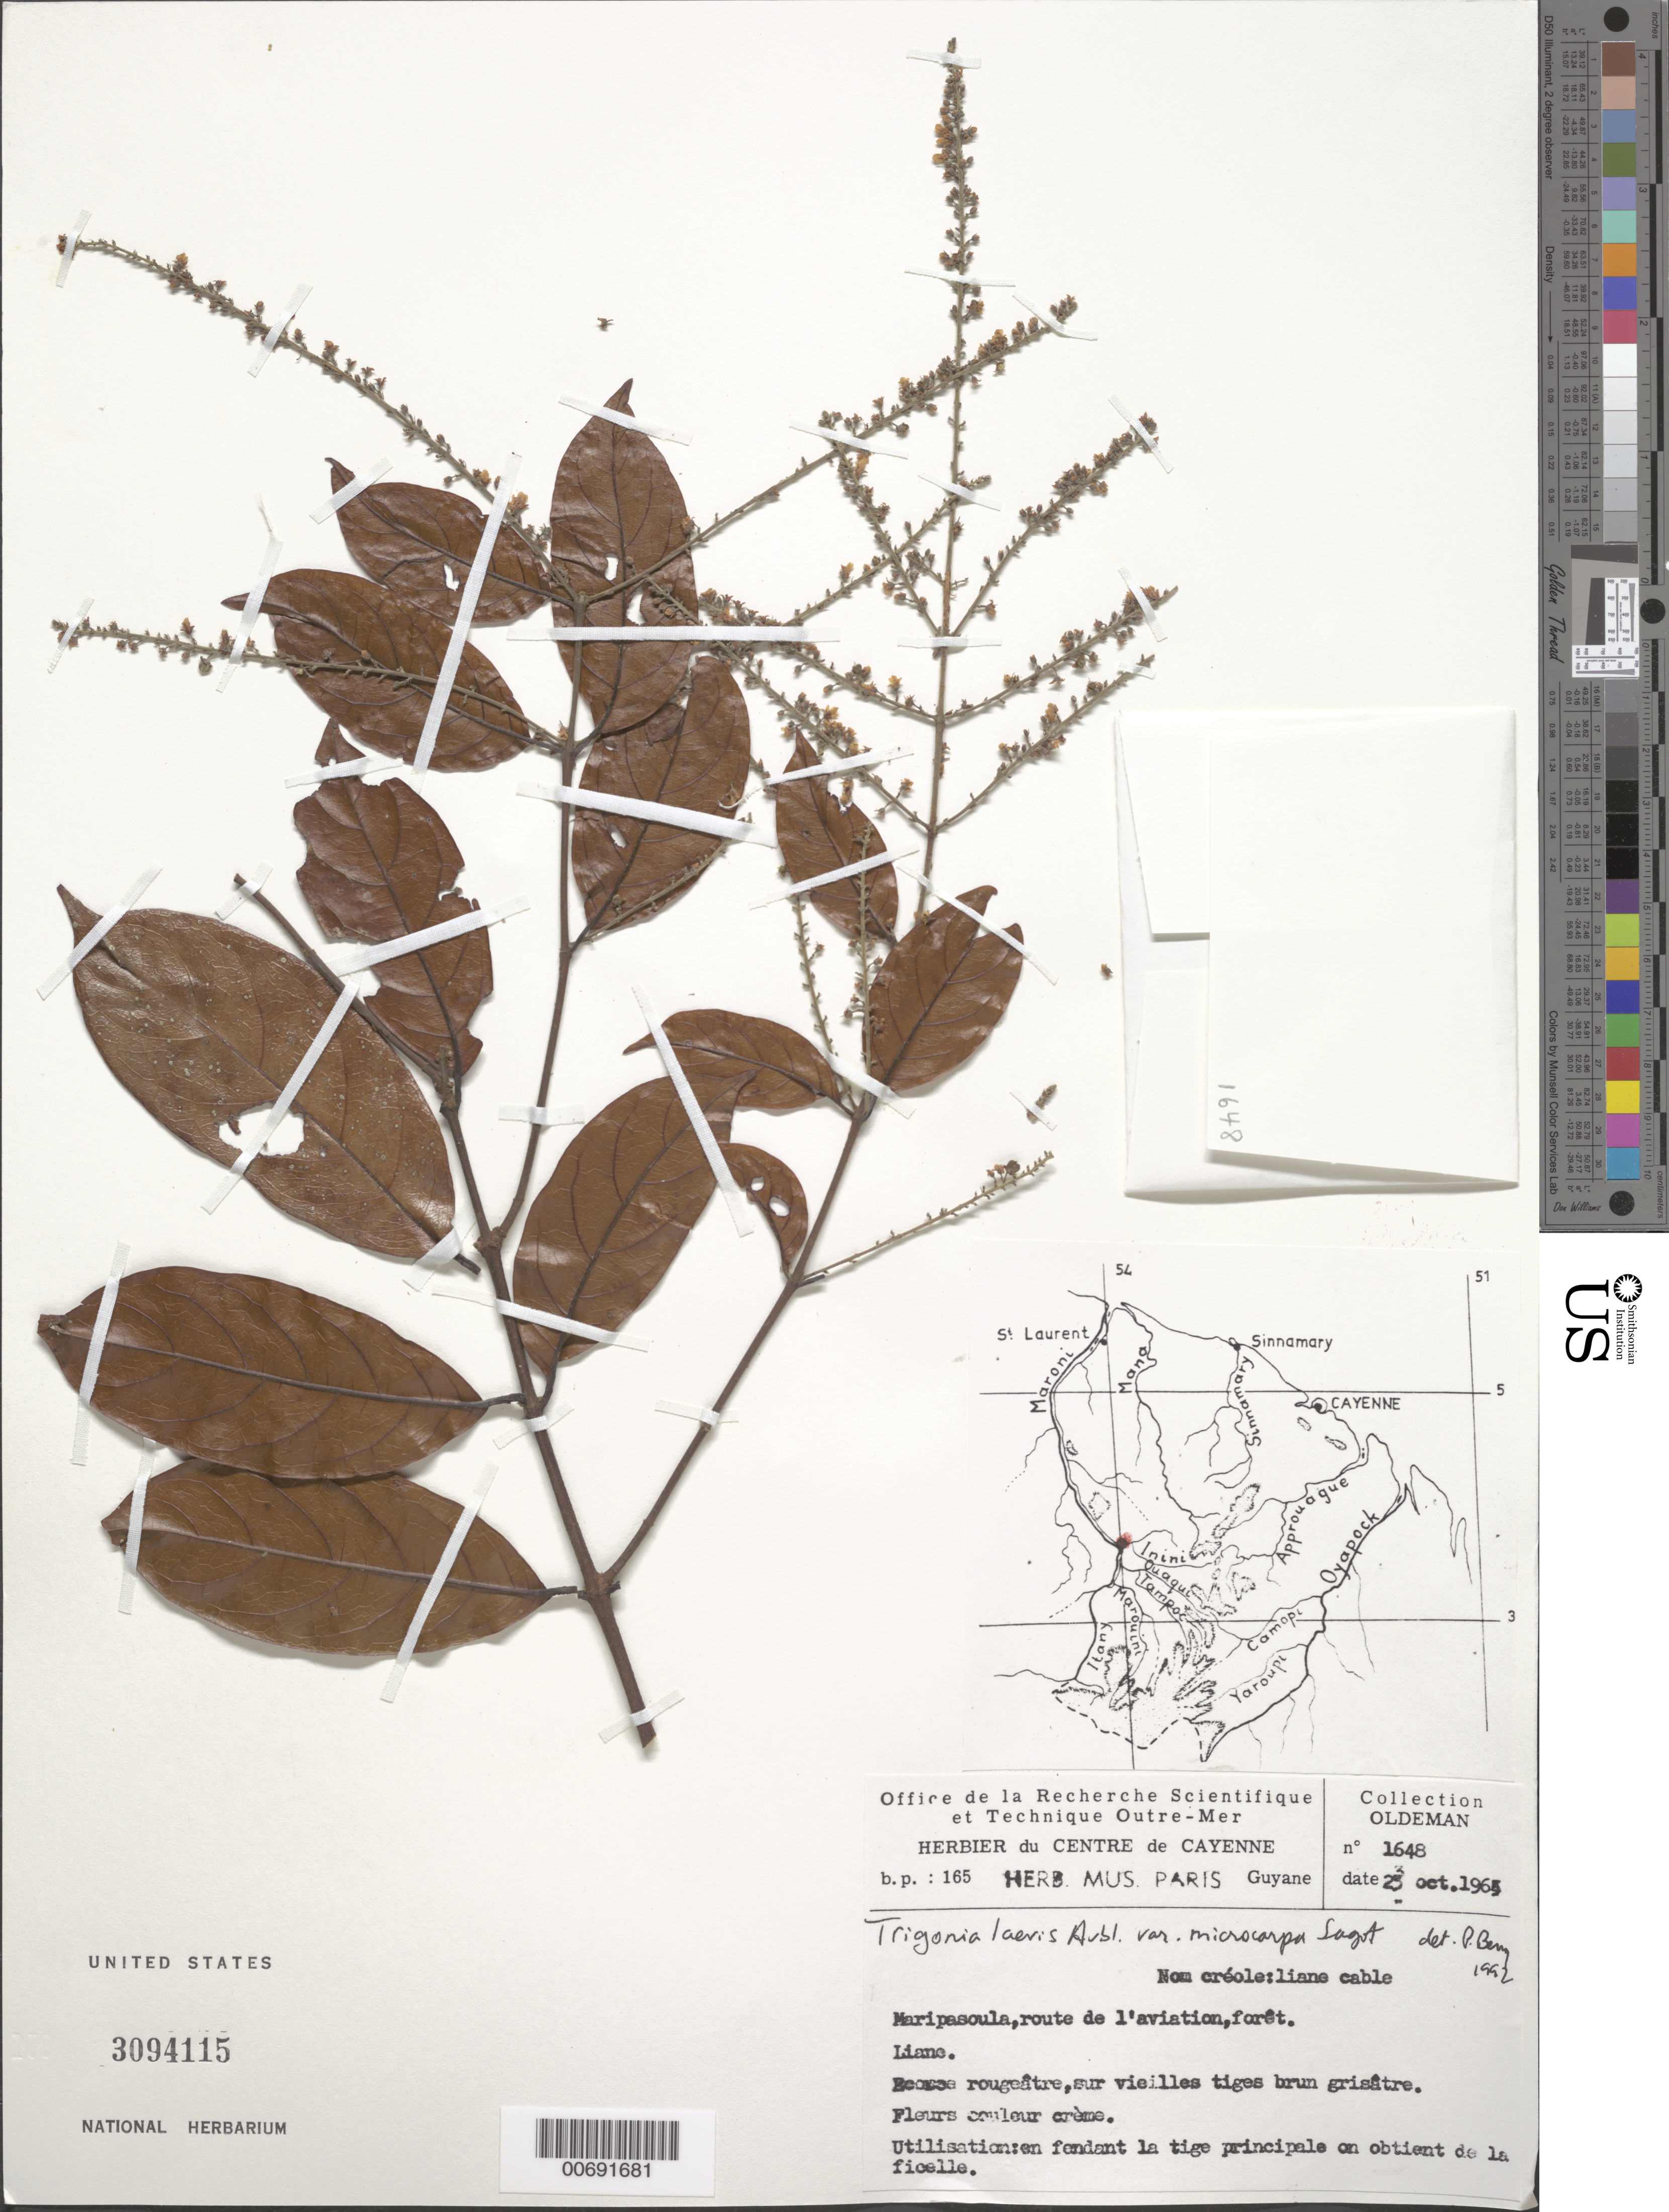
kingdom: Plantae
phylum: Tracheophyta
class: Magnoliopsida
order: Malpighiales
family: Trigoniaceae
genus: Trigonia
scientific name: Trigonia laevis var. microcarpa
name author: (Sagot ex Warm.) Sagot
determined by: Berry, P. E., (WIS), University of Wisconsin - Madison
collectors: R. Oldeman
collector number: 1648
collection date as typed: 23-Oct-65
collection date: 1965-10-23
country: French Guiana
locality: Maripasoula, route de l'aviation, forêt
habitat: Forest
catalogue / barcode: US 3094115